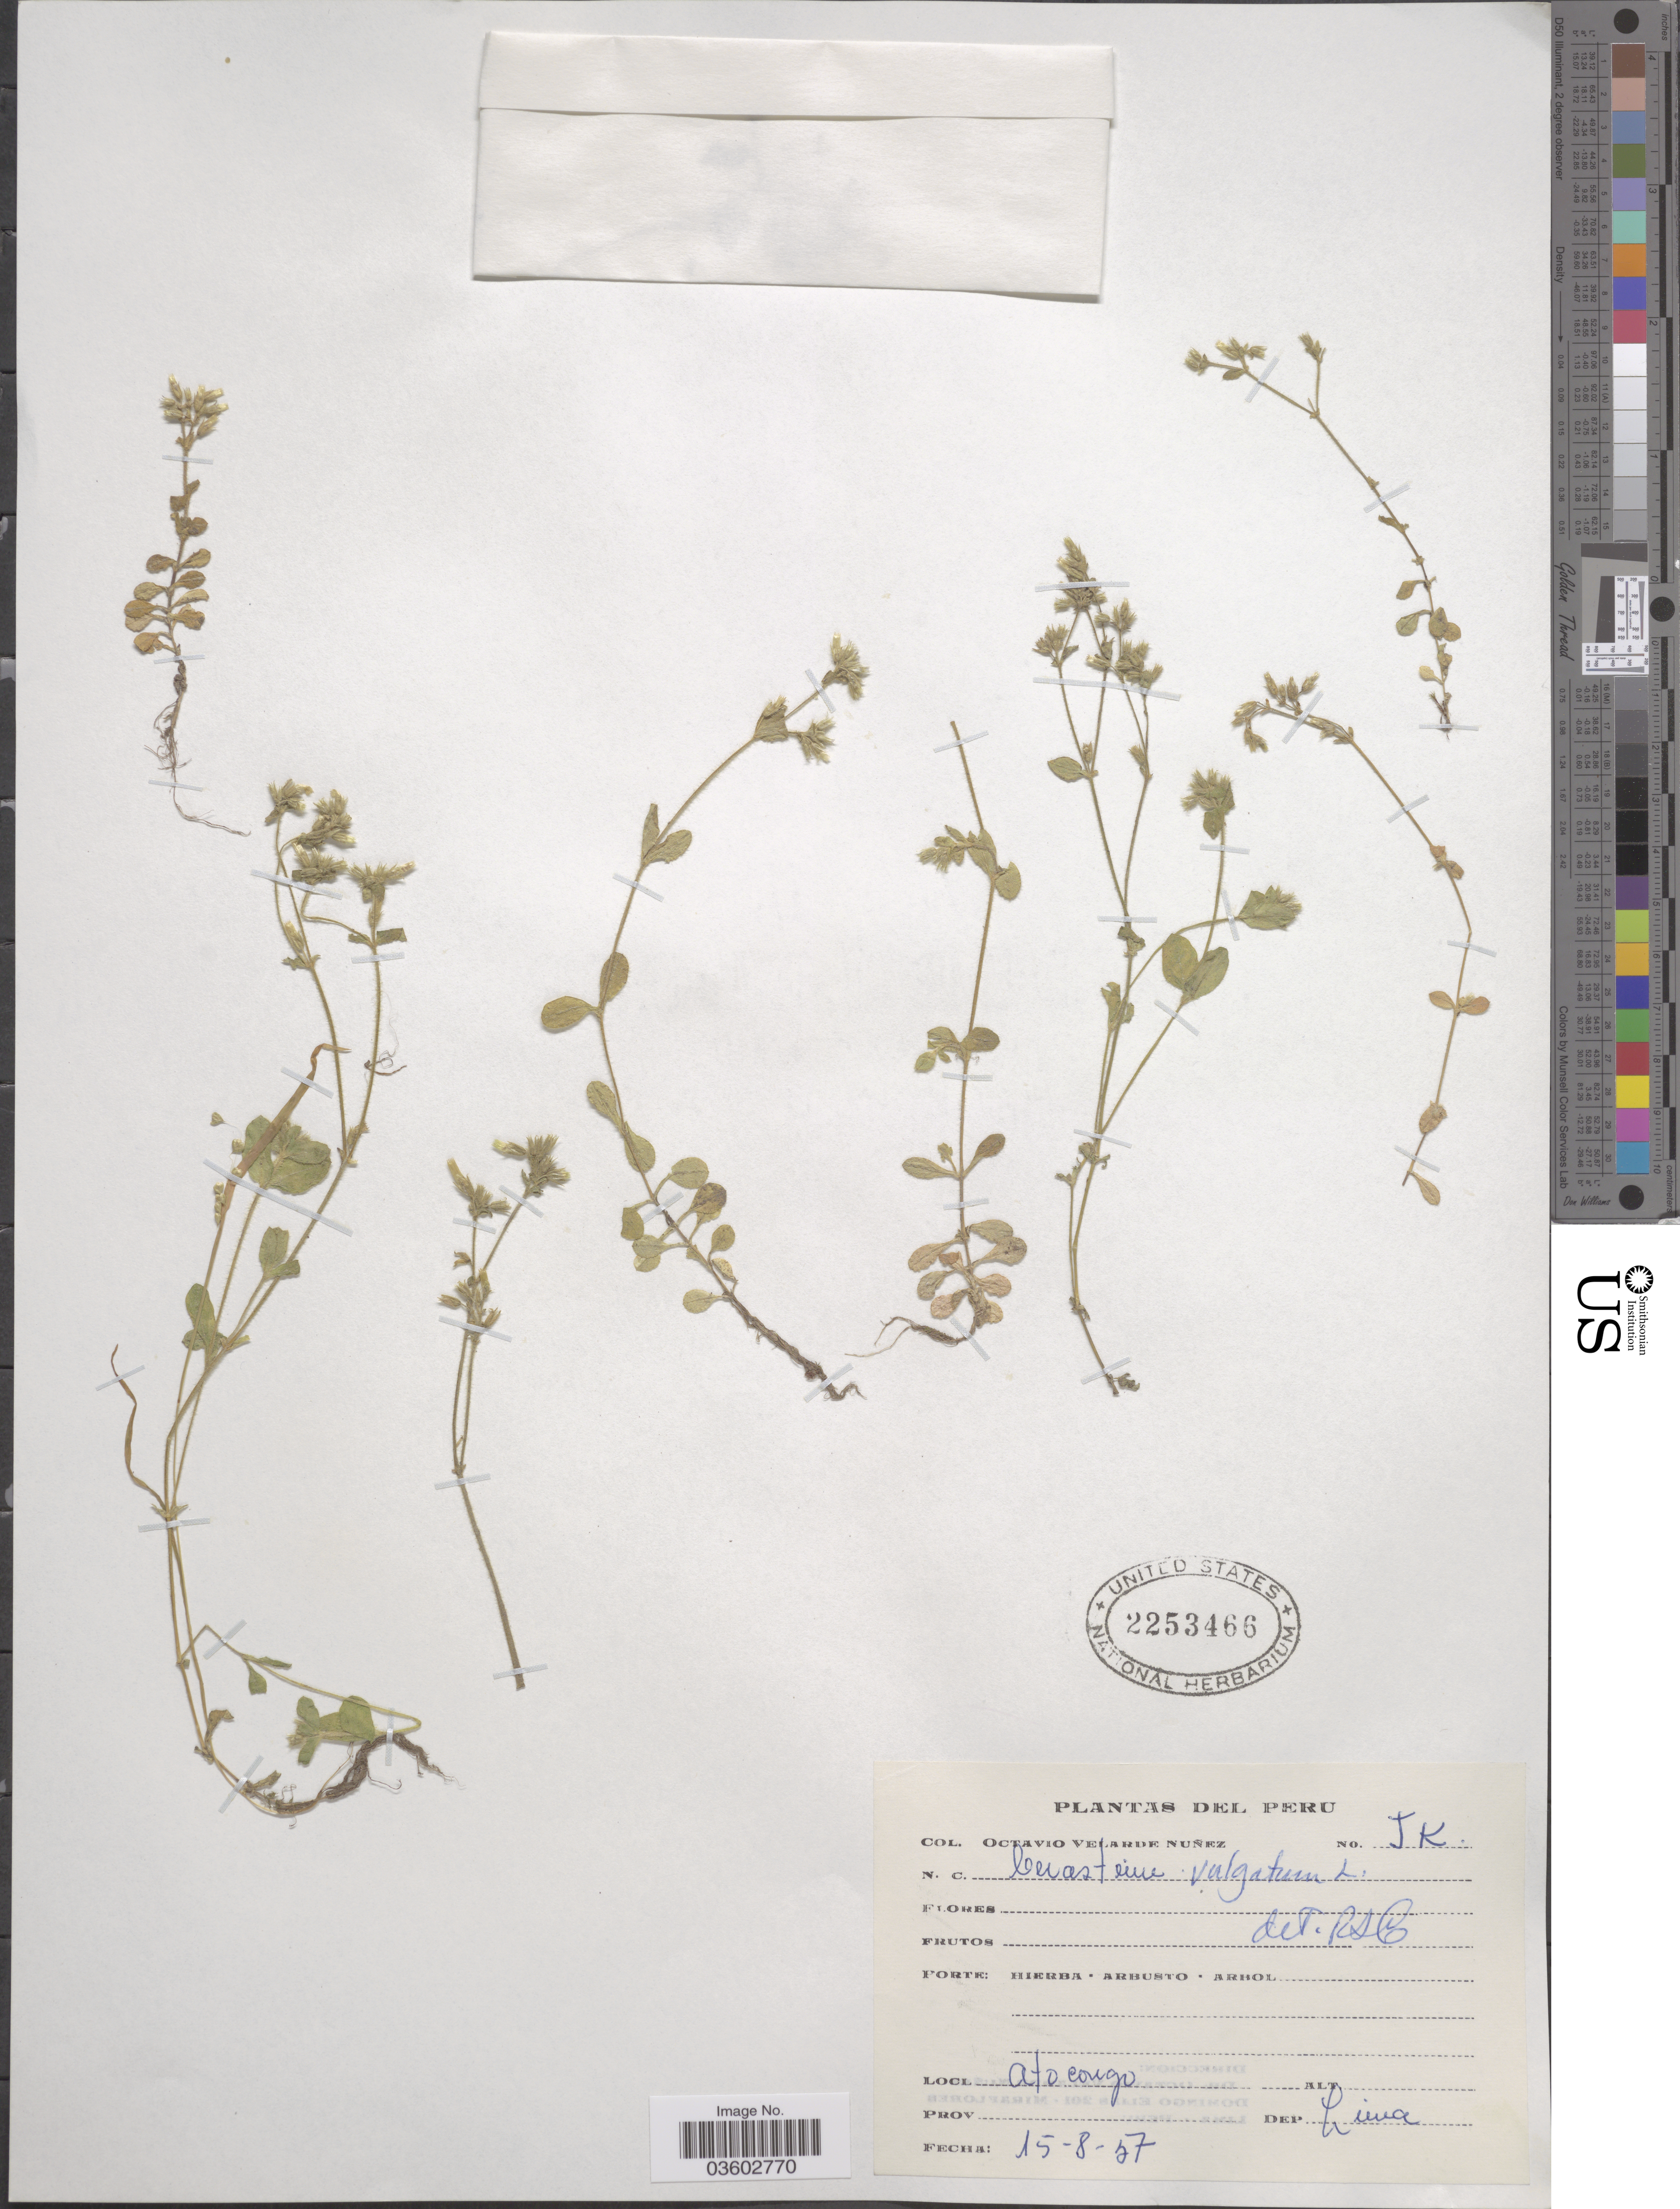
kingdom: Plantae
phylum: Tracheophyta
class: Magnoliopsida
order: Caryophyllales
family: Caryophyllaceae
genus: Cerastium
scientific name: Cerastium vulgatum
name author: L.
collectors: O. Velarde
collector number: JK?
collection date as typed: Transcribed d/m/y: 15/8/57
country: Peru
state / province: Lima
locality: Atocongo. Dep Lima.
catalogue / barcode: US 2253466